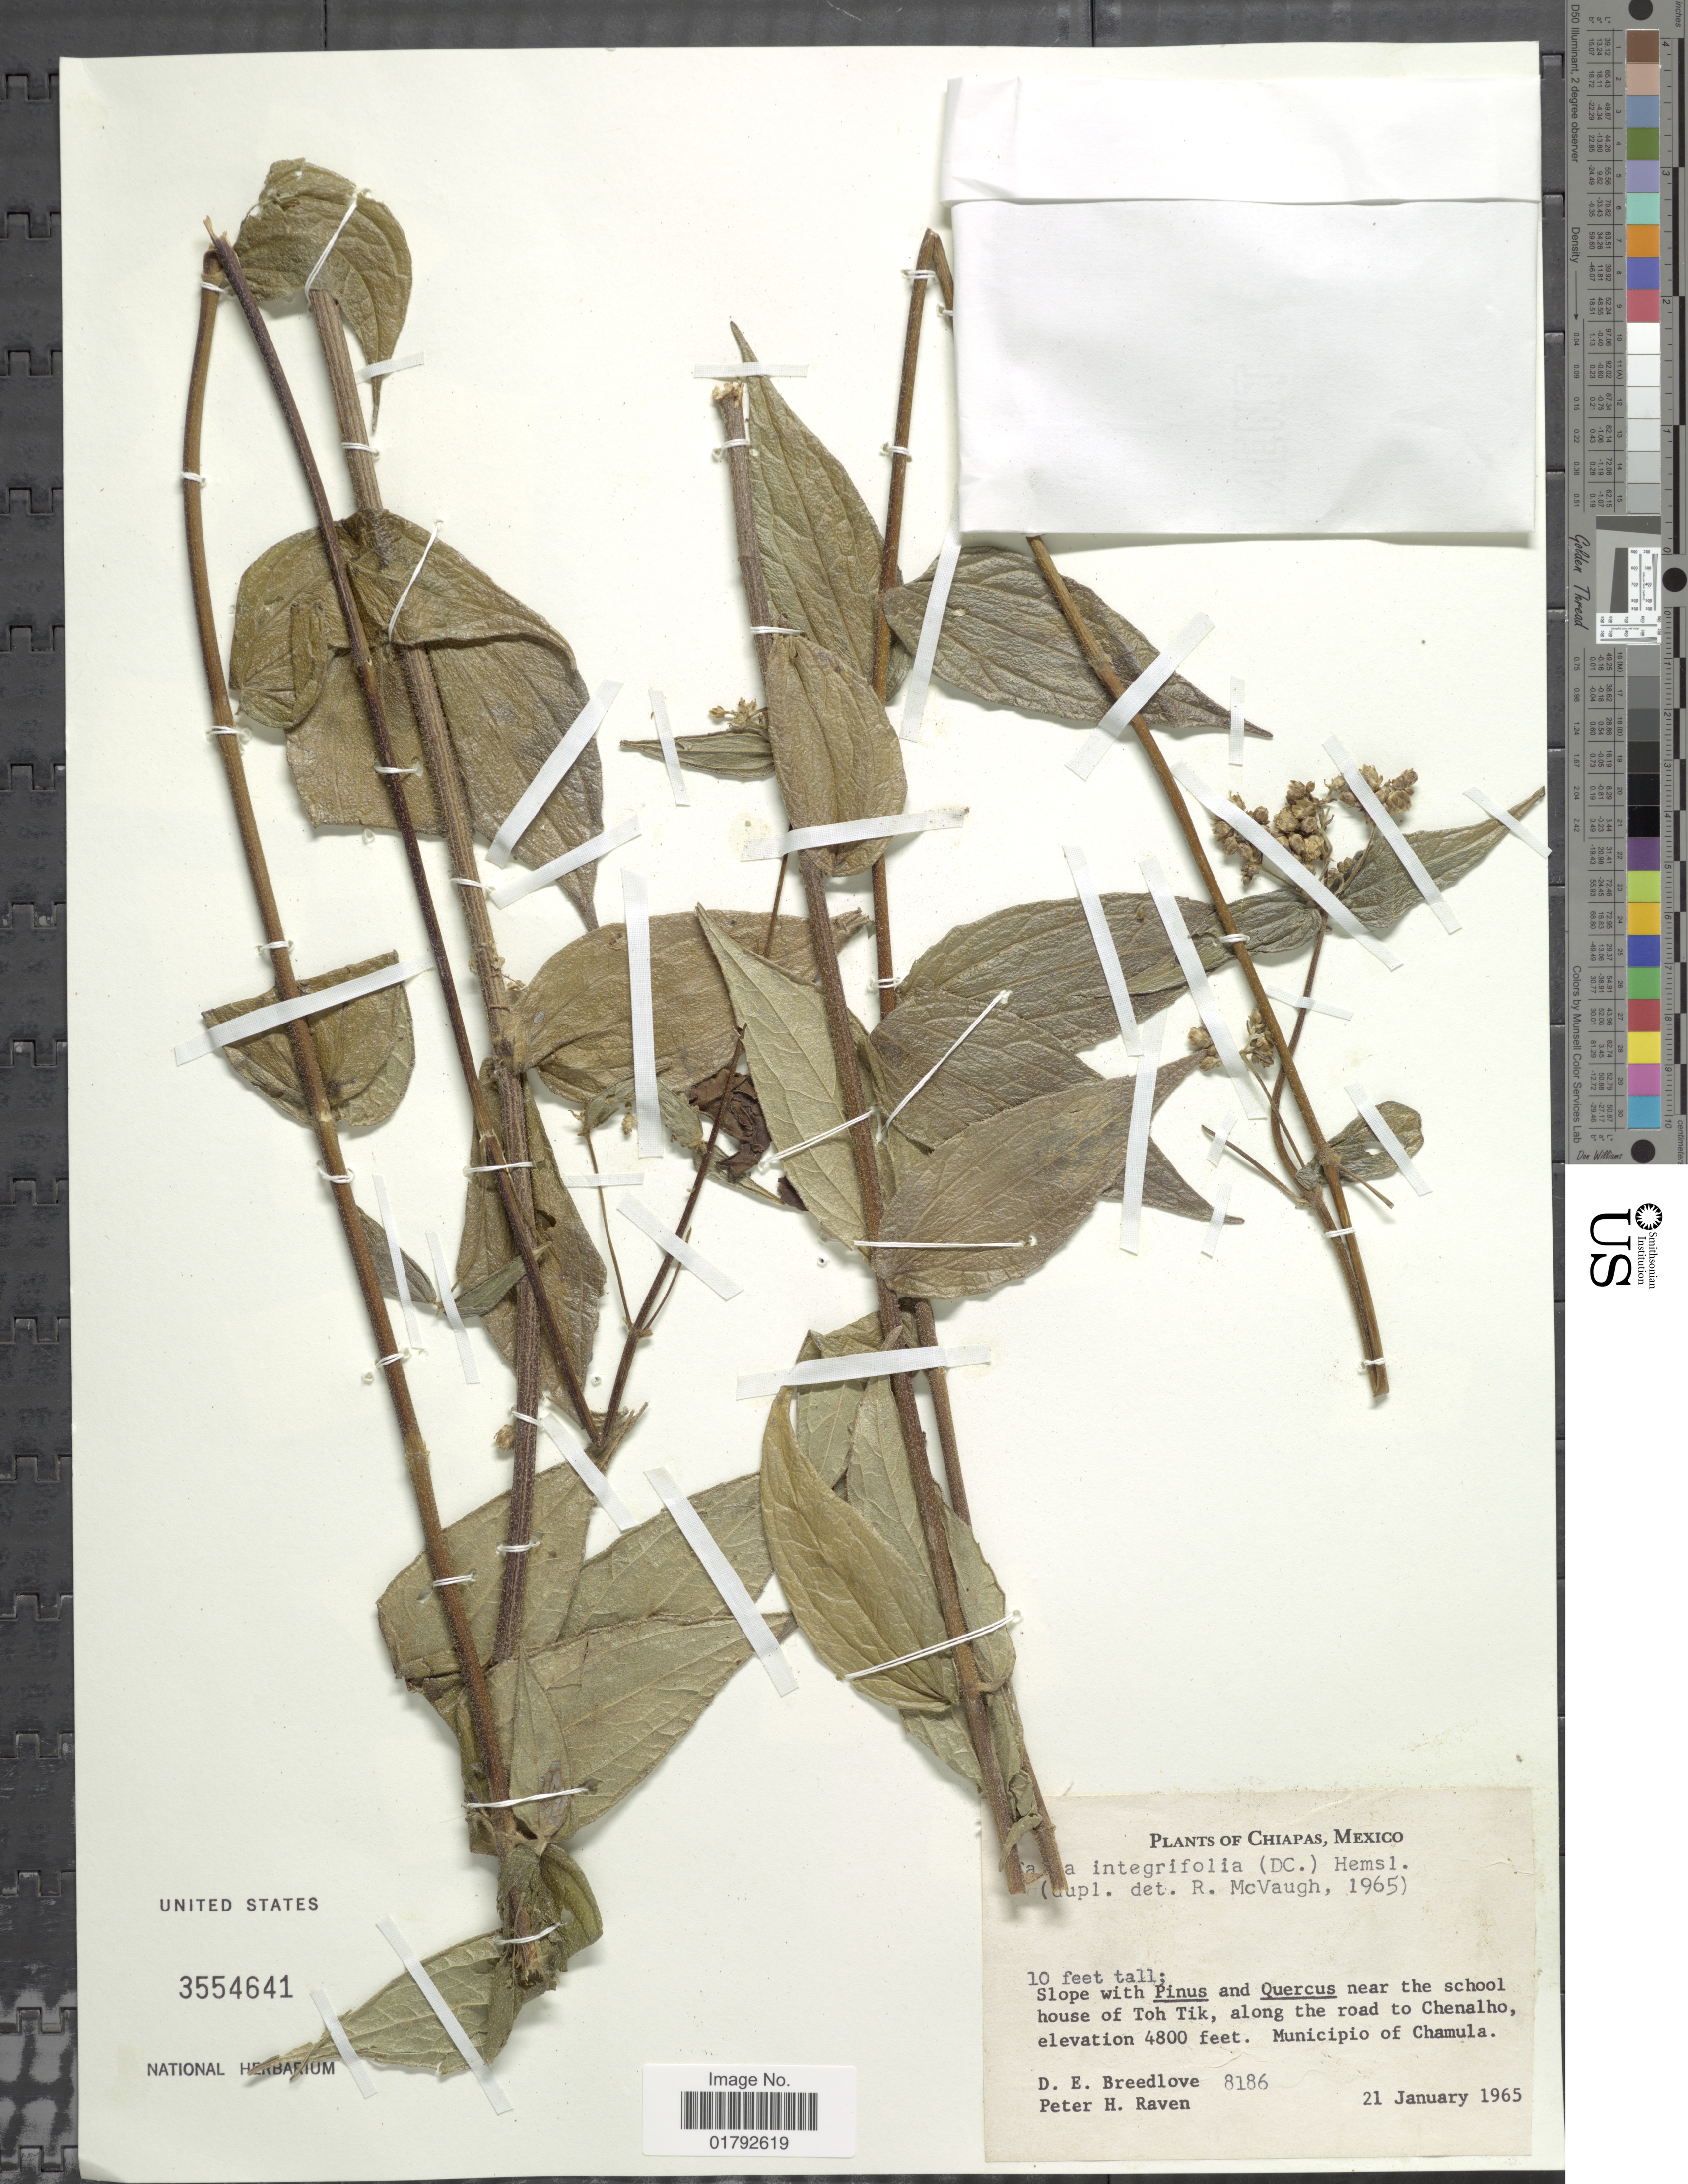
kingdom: Plantae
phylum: Tracheophyta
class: Magnoliopsida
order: Asterales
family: Asteraceae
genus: Alloispermum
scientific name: Alloispermum integrifolium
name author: (DC.) H. Rob.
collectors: D. E. Breedlove & P. Raven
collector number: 8186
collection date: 1965-01-21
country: Mexico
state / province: Chiapas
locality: Slope near the school house of Toh Tik, along the road to Chenalho, Municipio of Chamula.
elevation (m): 1463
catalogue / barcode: US 3554641